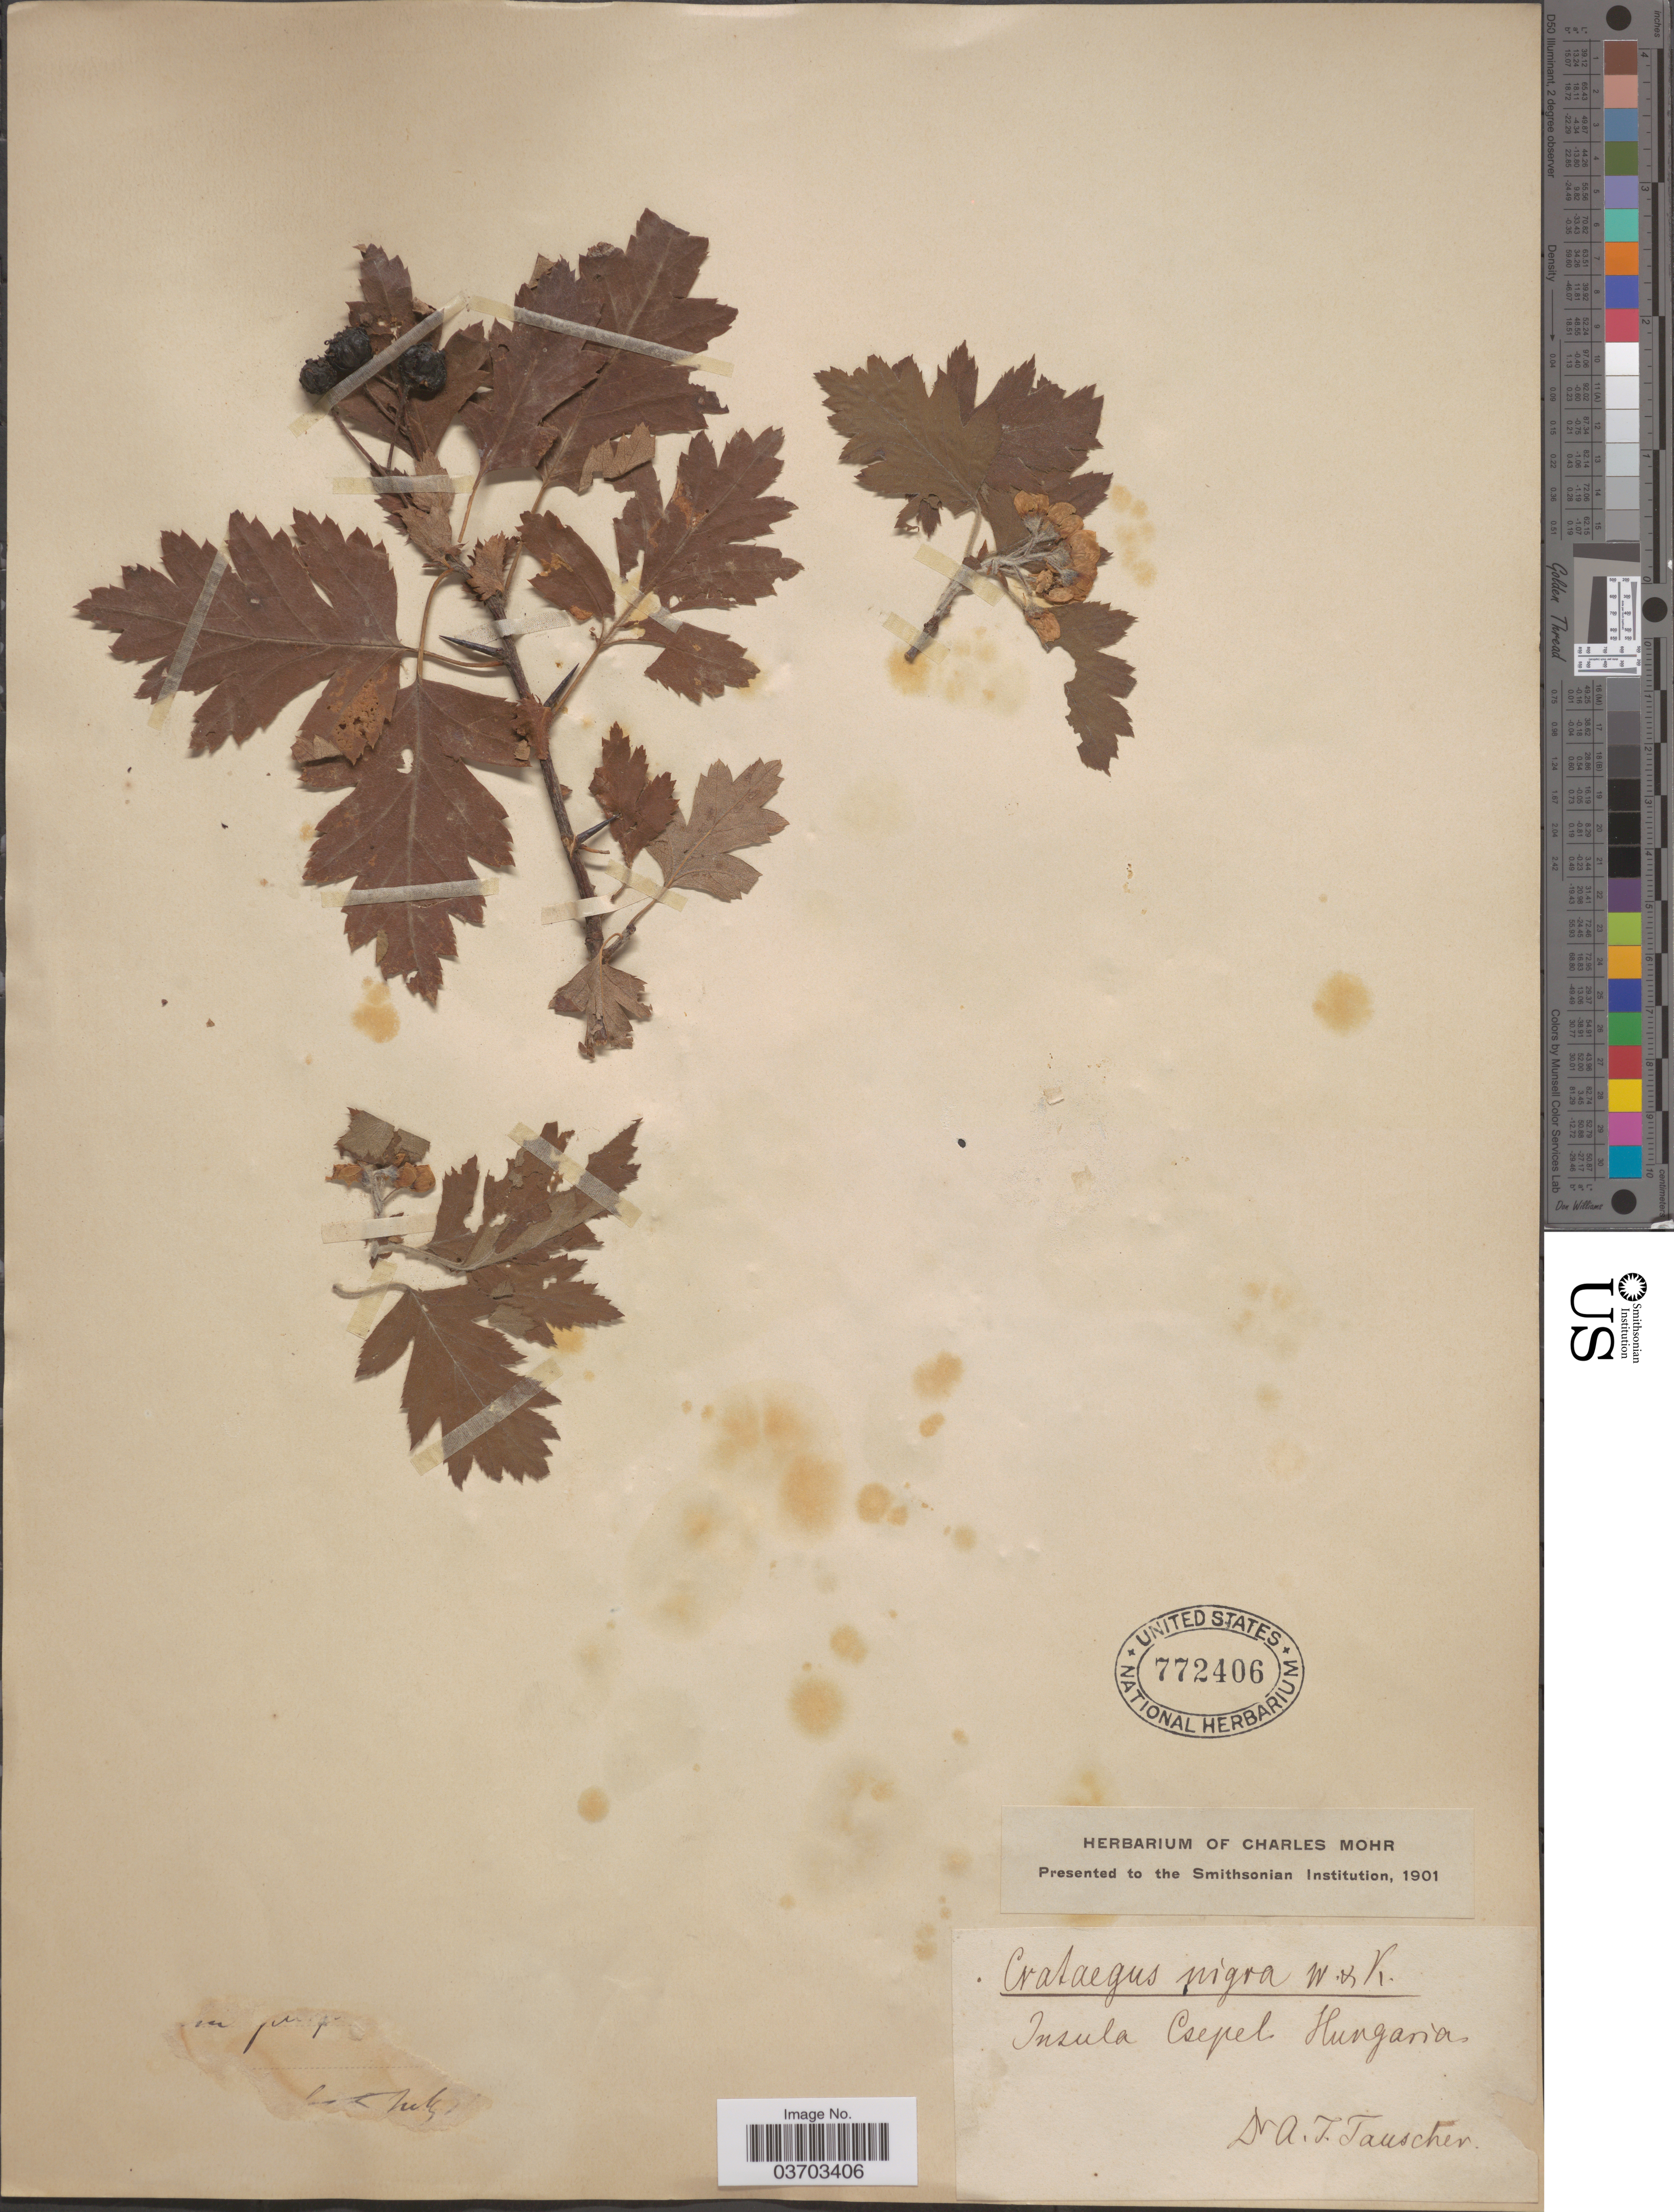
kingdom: Plantae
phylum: Tracheophyta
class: Magnoliopsida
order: Rosales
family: Rosaceae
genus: Crataegus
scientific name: Crataegus nigra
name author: Waldst. & Kit.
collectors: A. Tauscher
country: Hungary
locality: Insula Csepel.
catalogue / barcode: US 772406